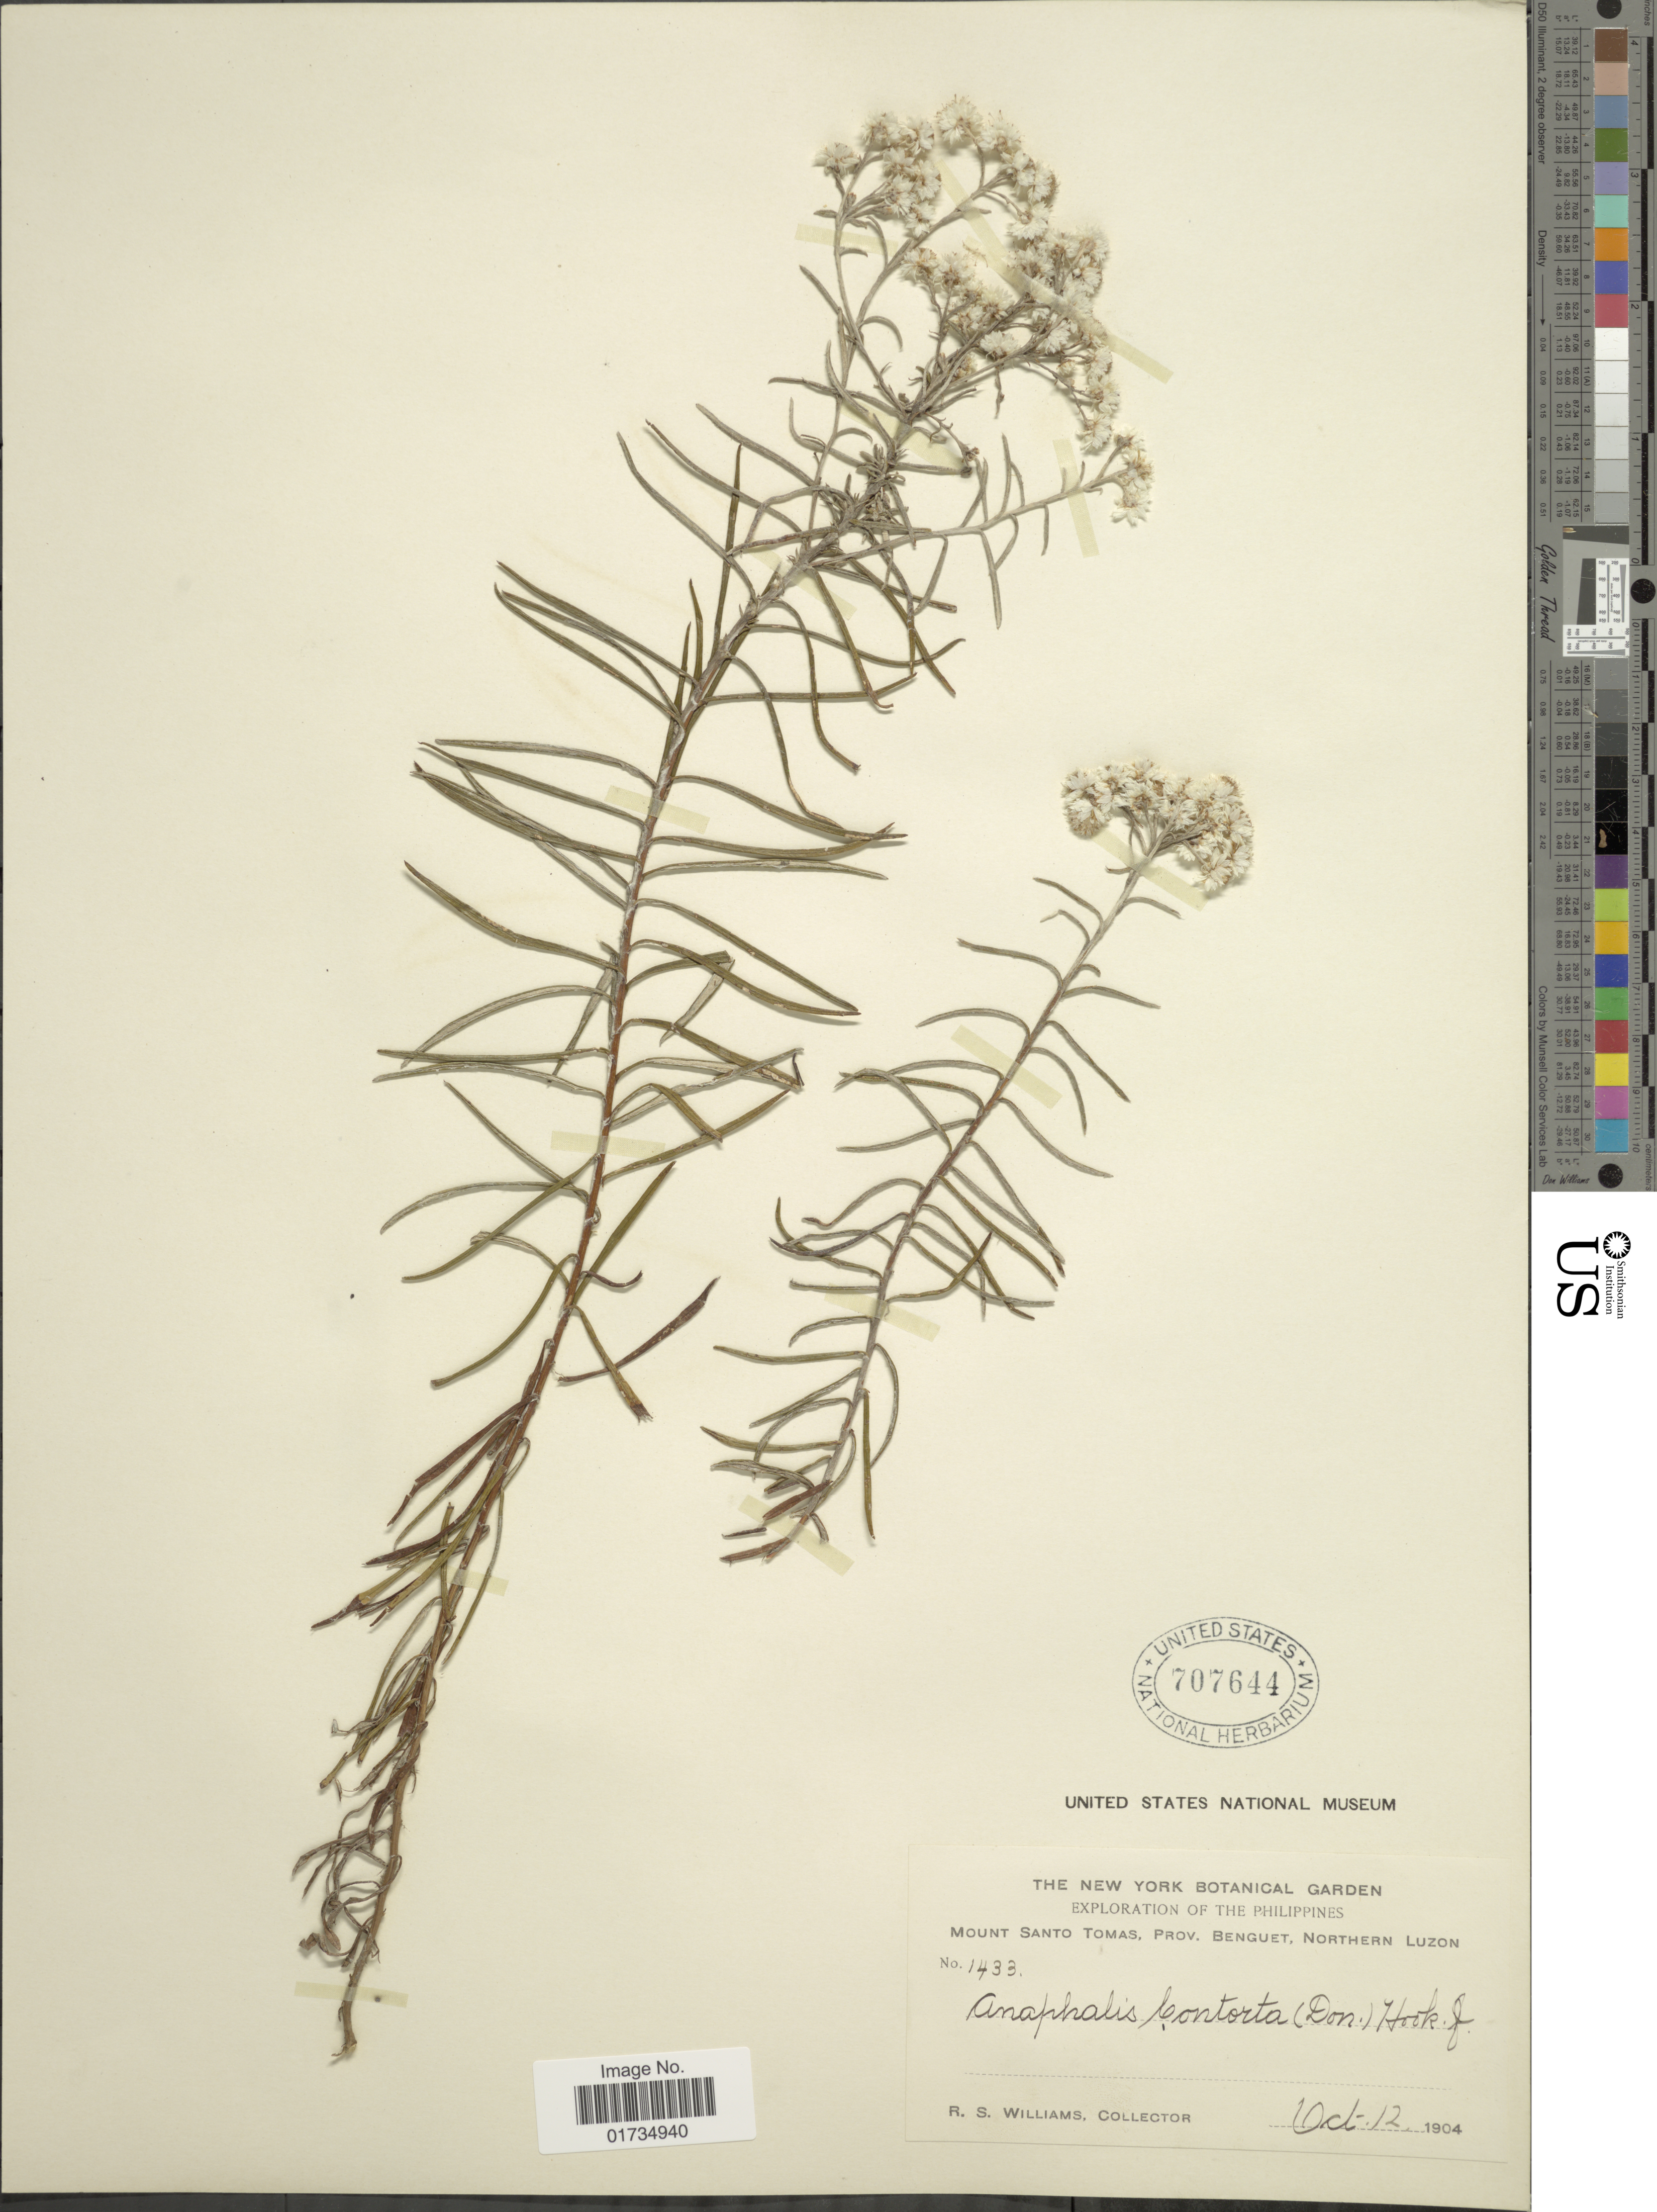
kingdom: Plantae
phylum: Tracheophyta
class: Magnoliopsida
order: Asterales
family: Asteraceae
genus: Anaphalis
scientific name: Anaphalis contorta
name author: (D. Don) Hook. f.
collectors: R. S. Williams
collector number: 1433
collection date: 1904-10-12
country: Philippines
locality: The Philippines. Mount Santo Tomas, Prov. Benguet, Northern Luzon.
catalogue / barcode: US 707644